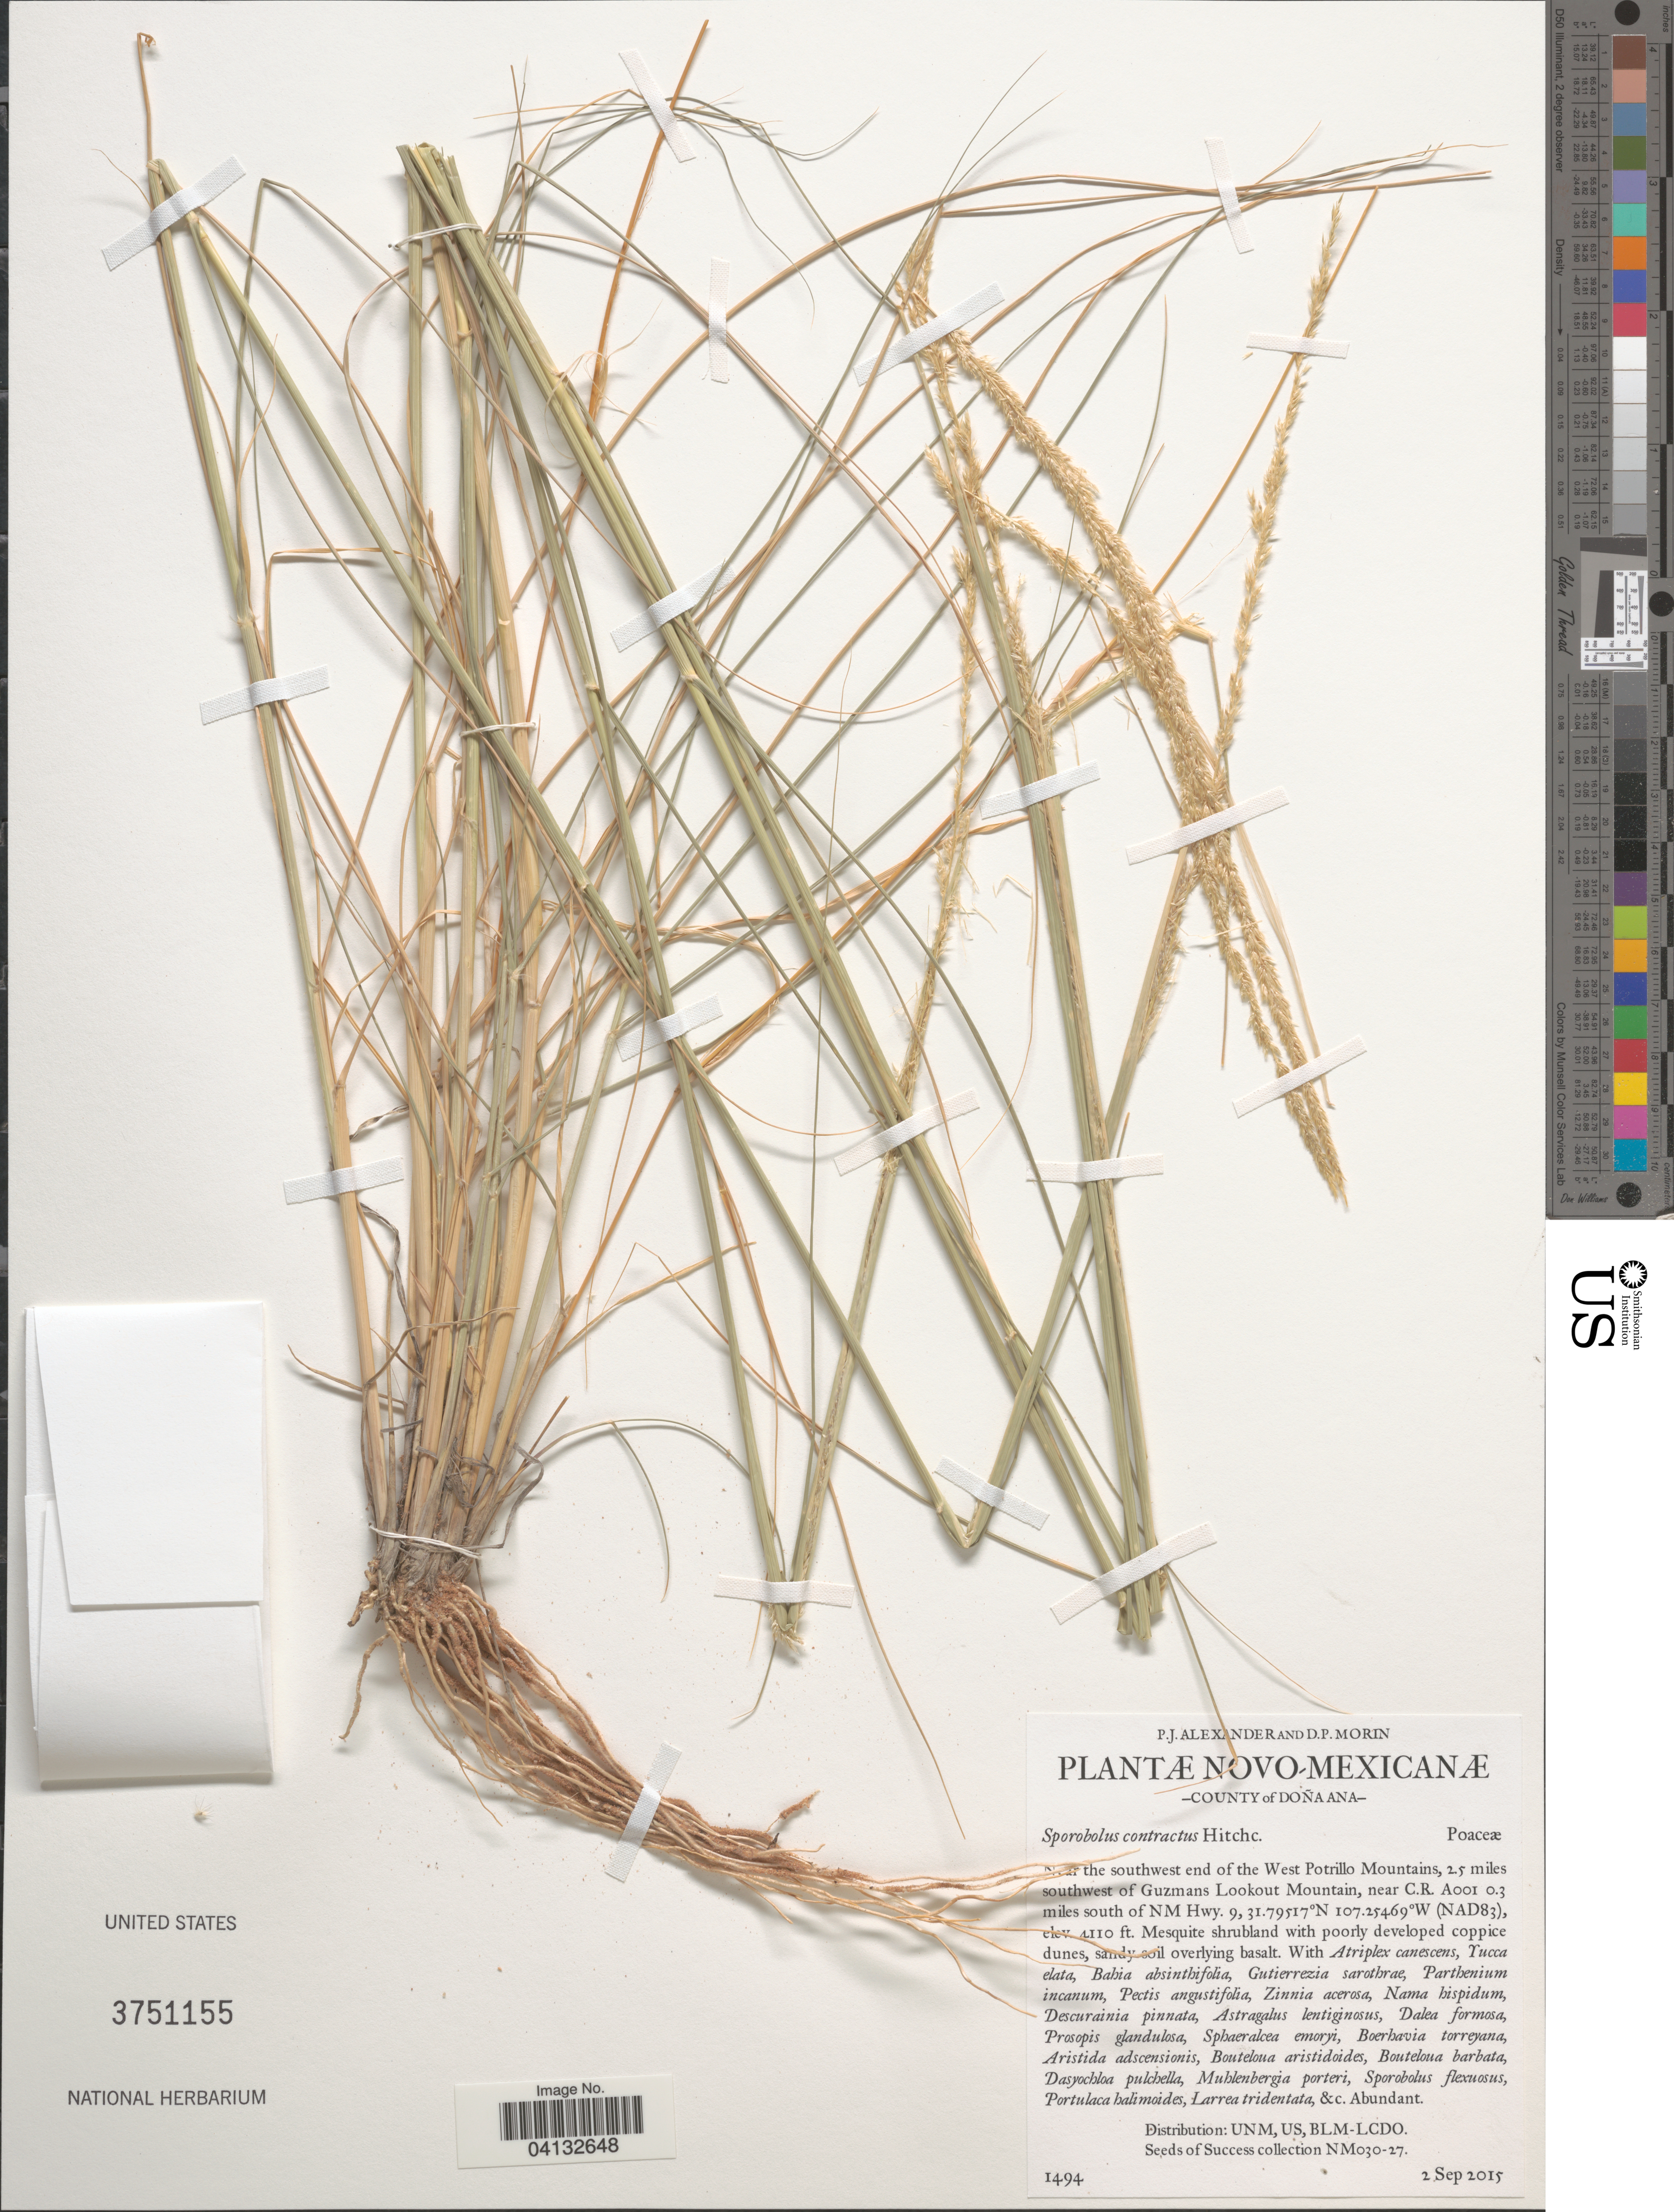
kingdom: Plantae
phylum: Tracheophyta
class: Liliopsida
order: Poales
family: Poaceae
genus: Sporobolus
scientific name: Sporobolus contractus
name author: Hitchc.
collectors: P. Alexander & D. Morin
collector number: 1494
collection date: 2015-09-02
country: United States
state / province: New Mexico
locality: County of Doña Ana. Near the southwest end of the West Portillo Mountains, 2.5 miles southwest of Guzmans Lookout Mountain, near C.R. A001 0.3 miles south of NM Hwy. 9.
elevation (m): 1253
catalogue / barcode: US 3751155